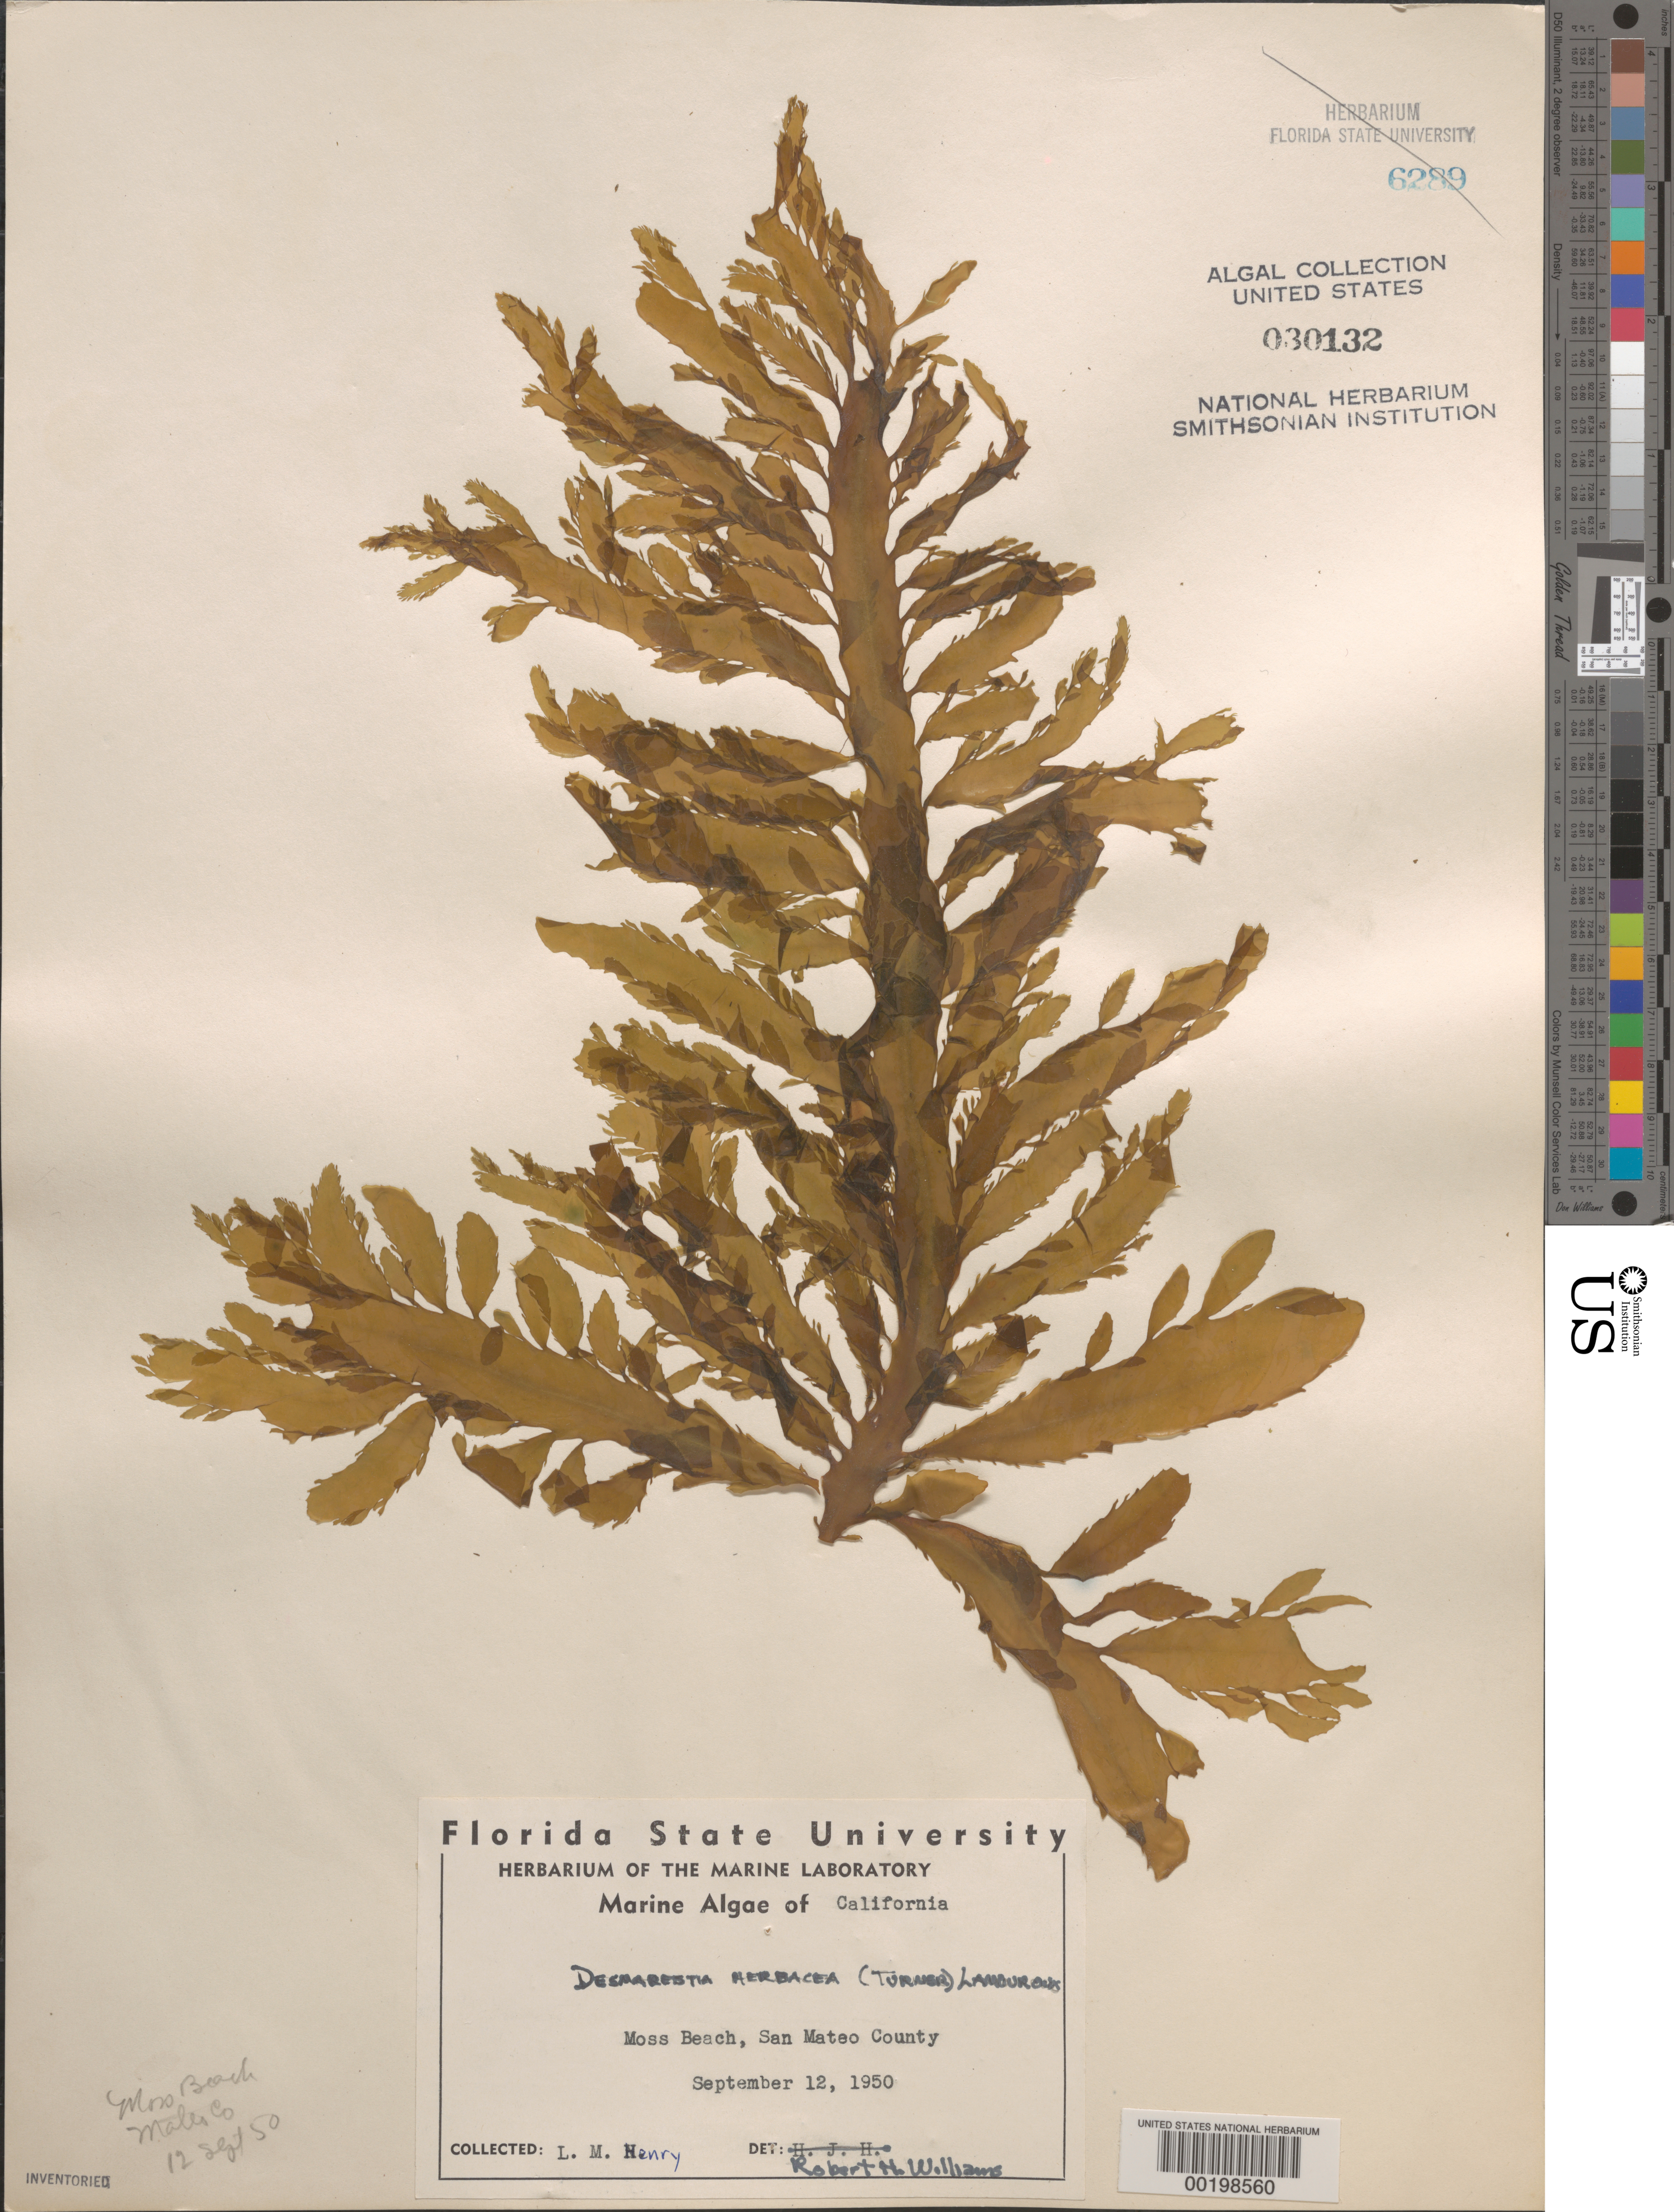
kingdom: Chromista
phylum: Ochrophyta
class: Phaeophyceae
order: Desmarestiales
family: Desmarestiaceae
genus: Desmarestia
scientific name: Desmarestia herbacea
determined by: Williams, R. H.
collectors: L. Henry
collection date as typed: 12 Sep 1950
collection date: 1950-09-12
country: United States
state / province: California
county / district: San Mateo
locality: Moss Beach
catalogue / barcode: US 30132